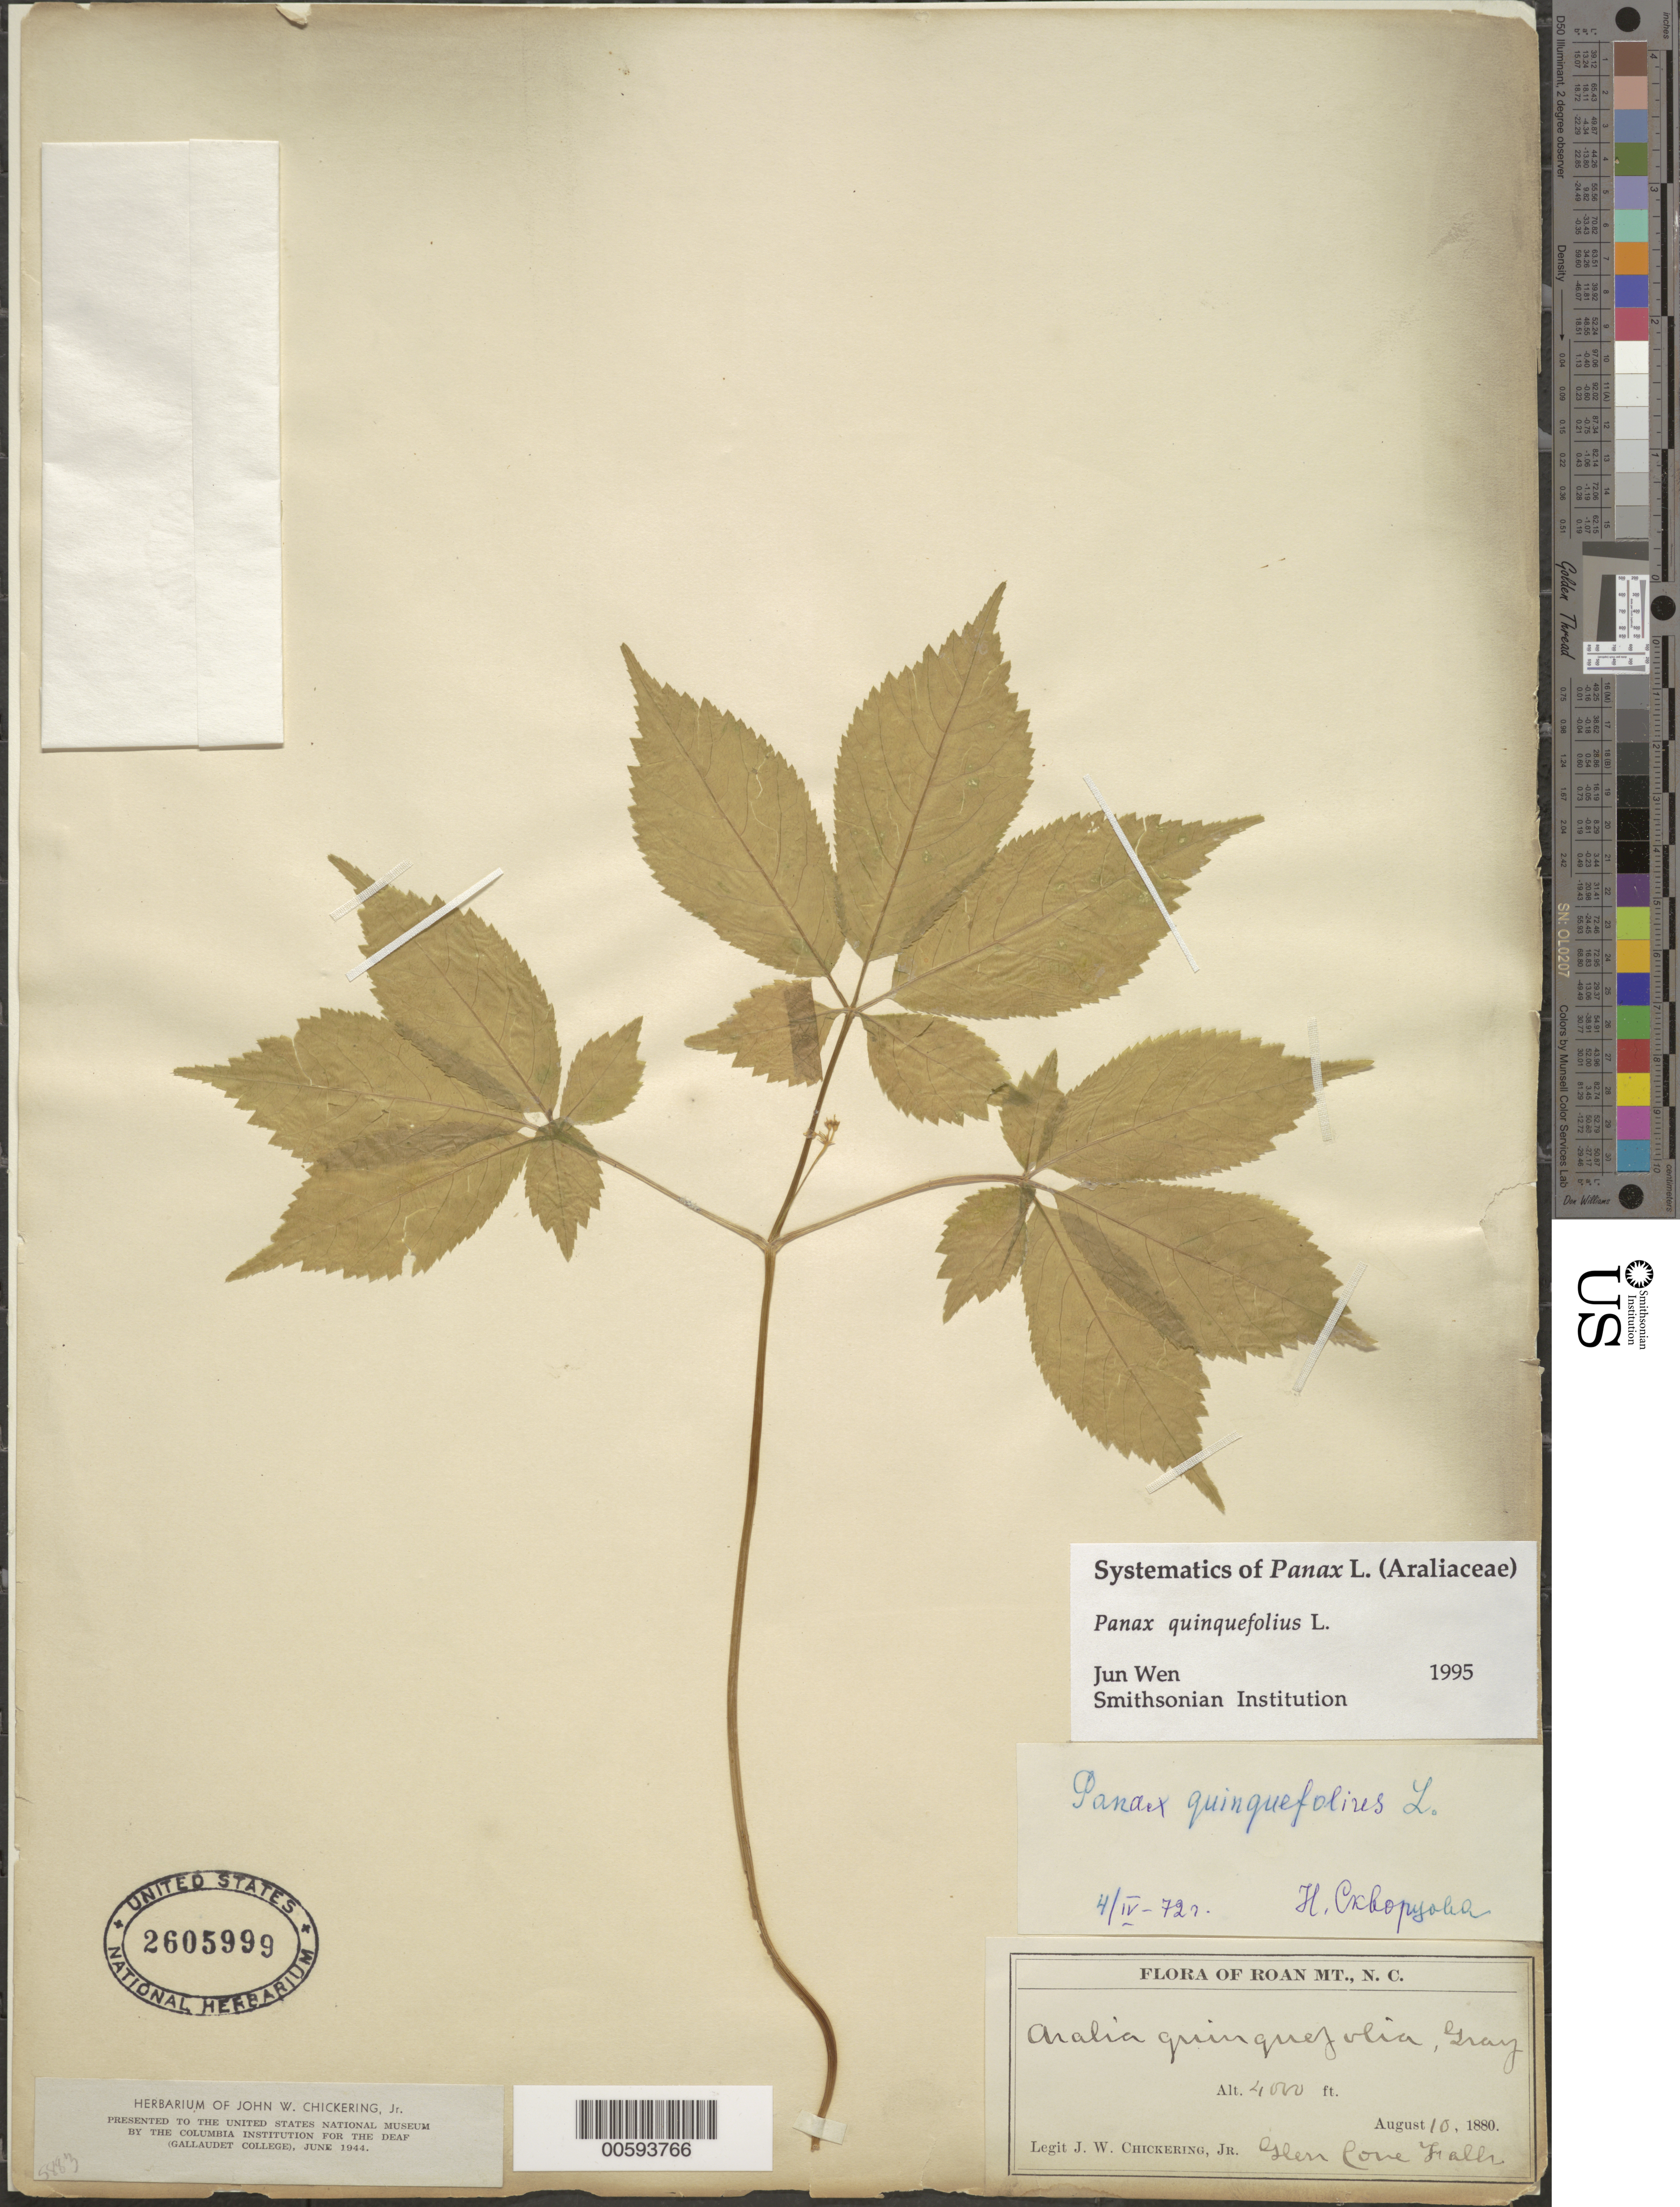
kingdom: Plantae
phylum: Tracheophyta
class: Magnoliopsida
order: Apiales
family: Araliaceae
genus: Panax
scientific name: Panax quinquefolius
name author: L.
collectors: J. W. Chickering Jr.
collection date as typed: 10 Aug 1880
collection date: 1880-08-10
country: United States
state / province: North Carolina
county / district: Mitchell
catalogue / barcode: US 2605999